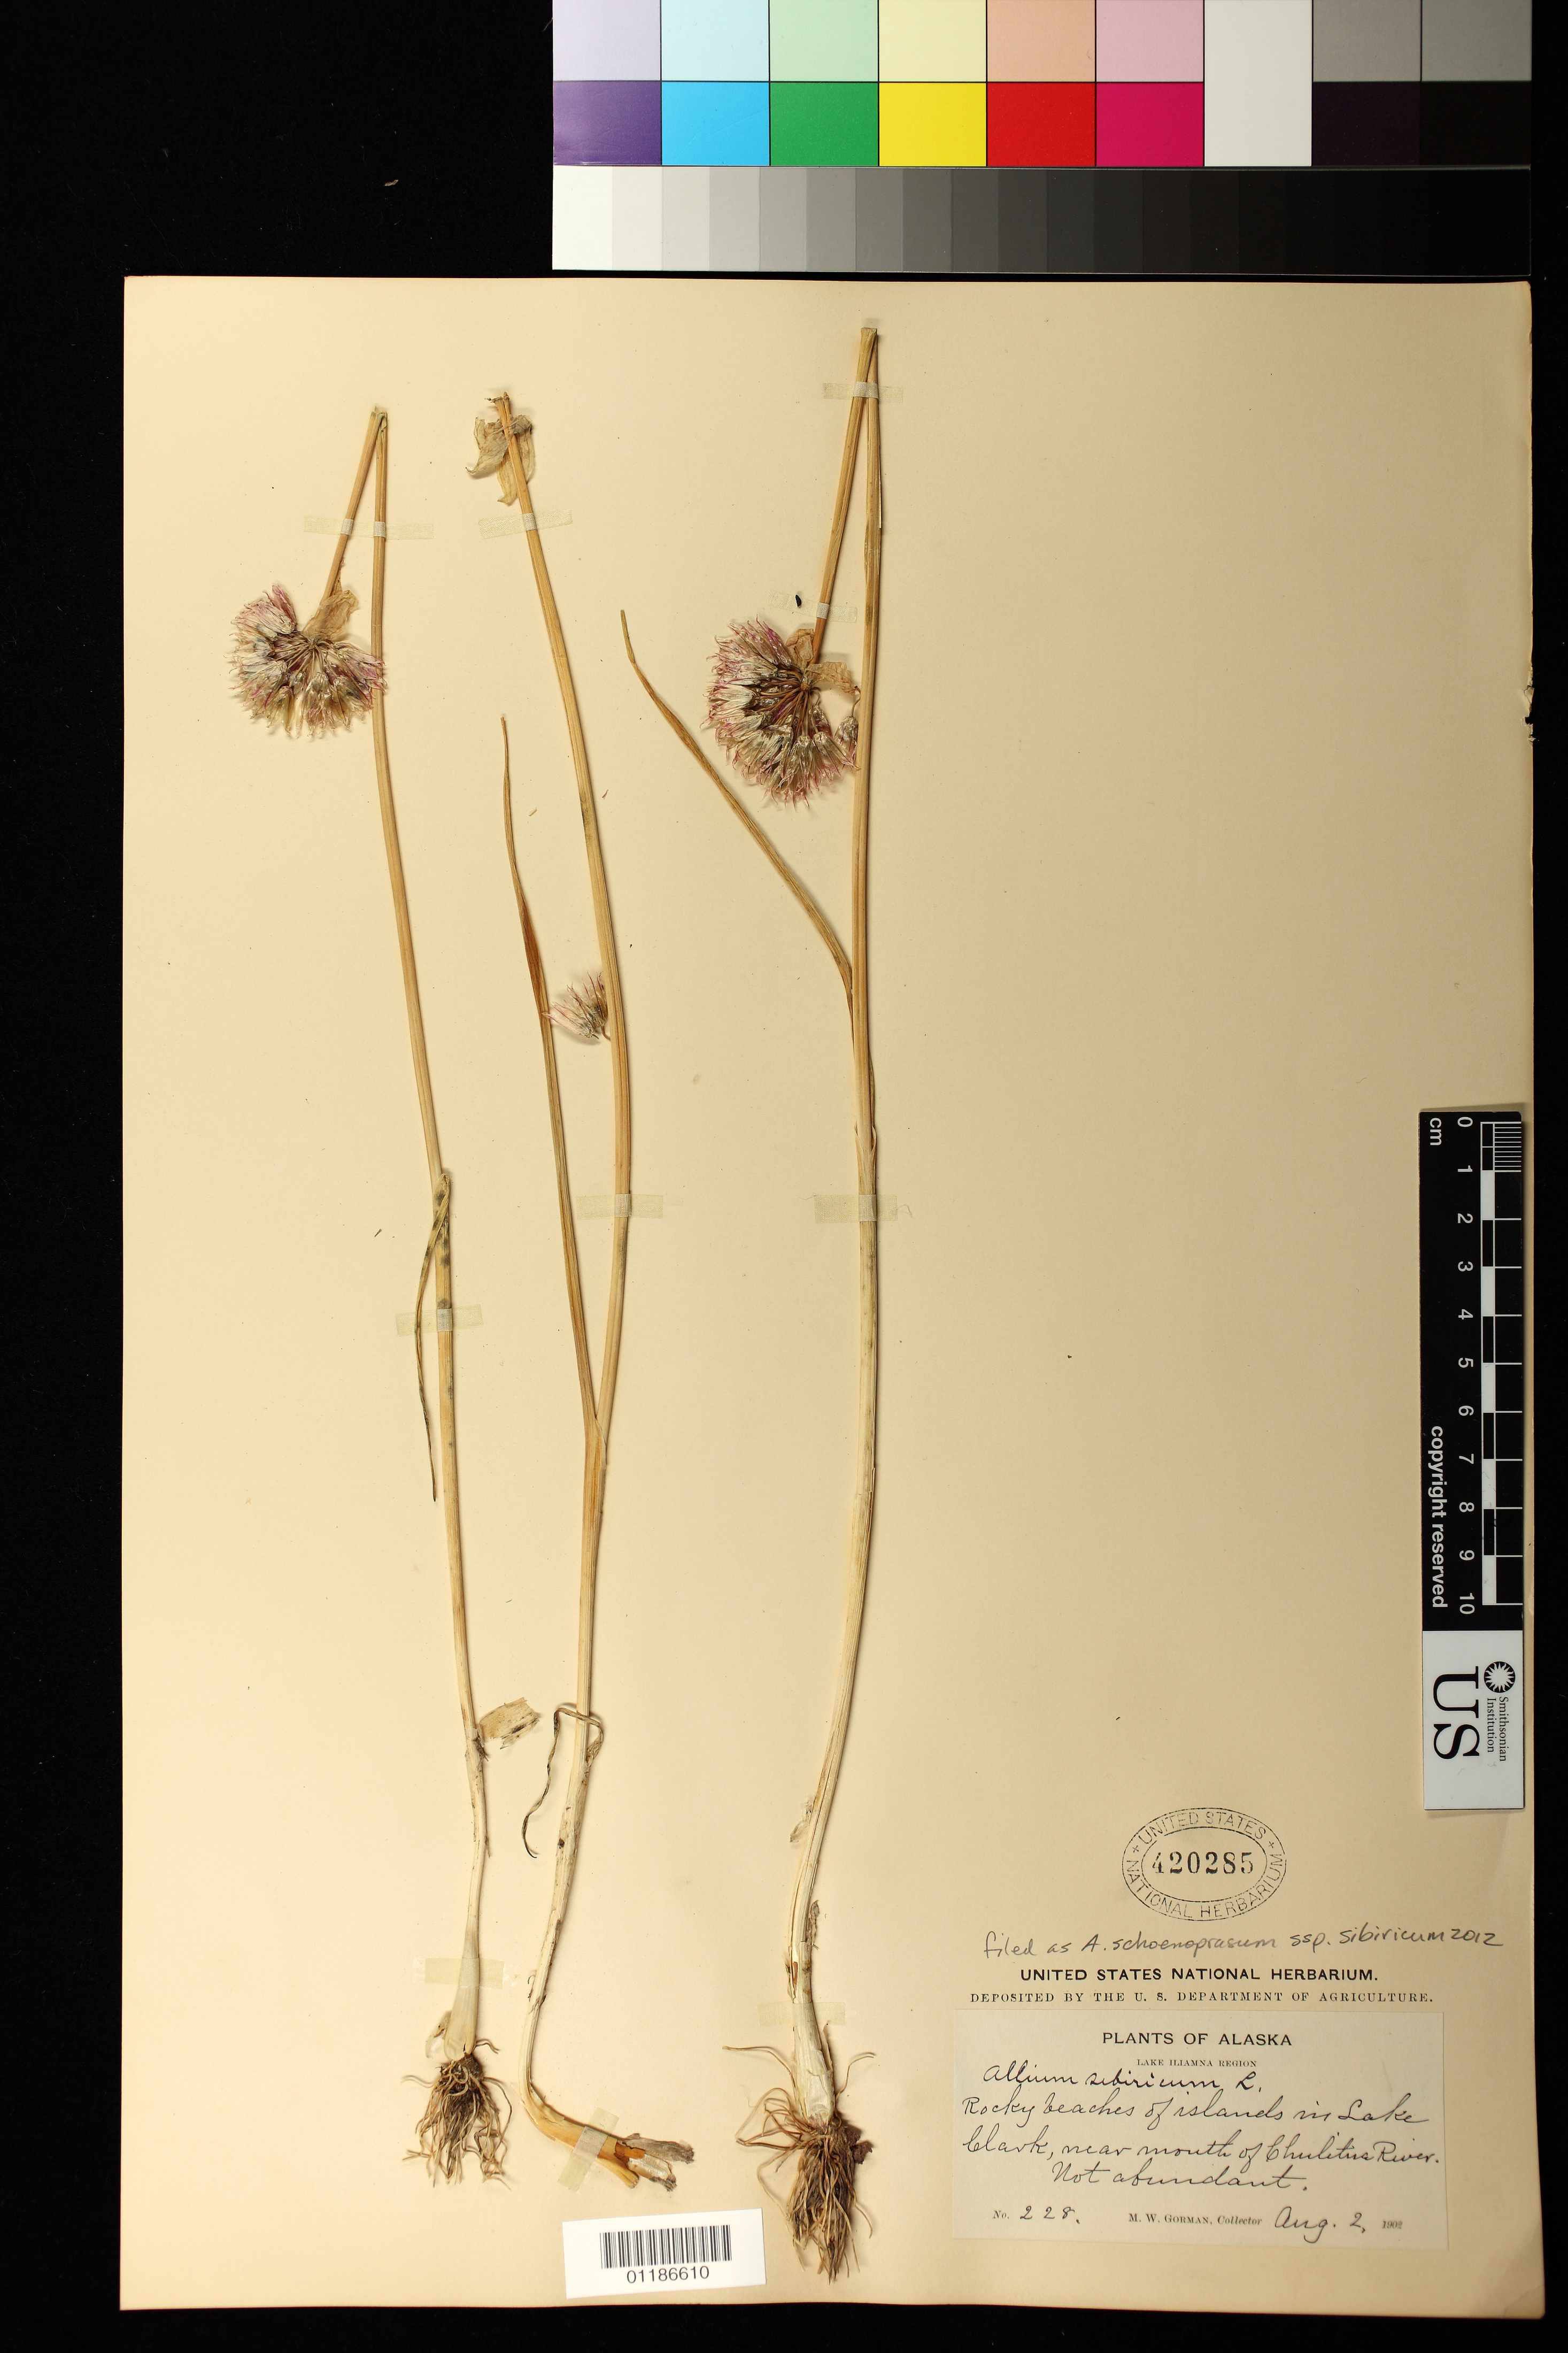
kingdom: Plantae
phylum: Tracheophyta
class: Liliopsida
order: Asparagales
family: Amaryllidaceae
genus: Allium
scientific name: Allium schoenoprasum subsp. sibiricum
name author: (L.) Syme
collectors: M. W. Gorman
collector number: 228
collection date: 1902-08-02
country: United States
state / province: Alaska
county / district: Lake and Peninsula Borough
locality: Rocky beaches of islands in Lake Clark, near mouth of Chulitna River.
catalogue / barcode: US 420285